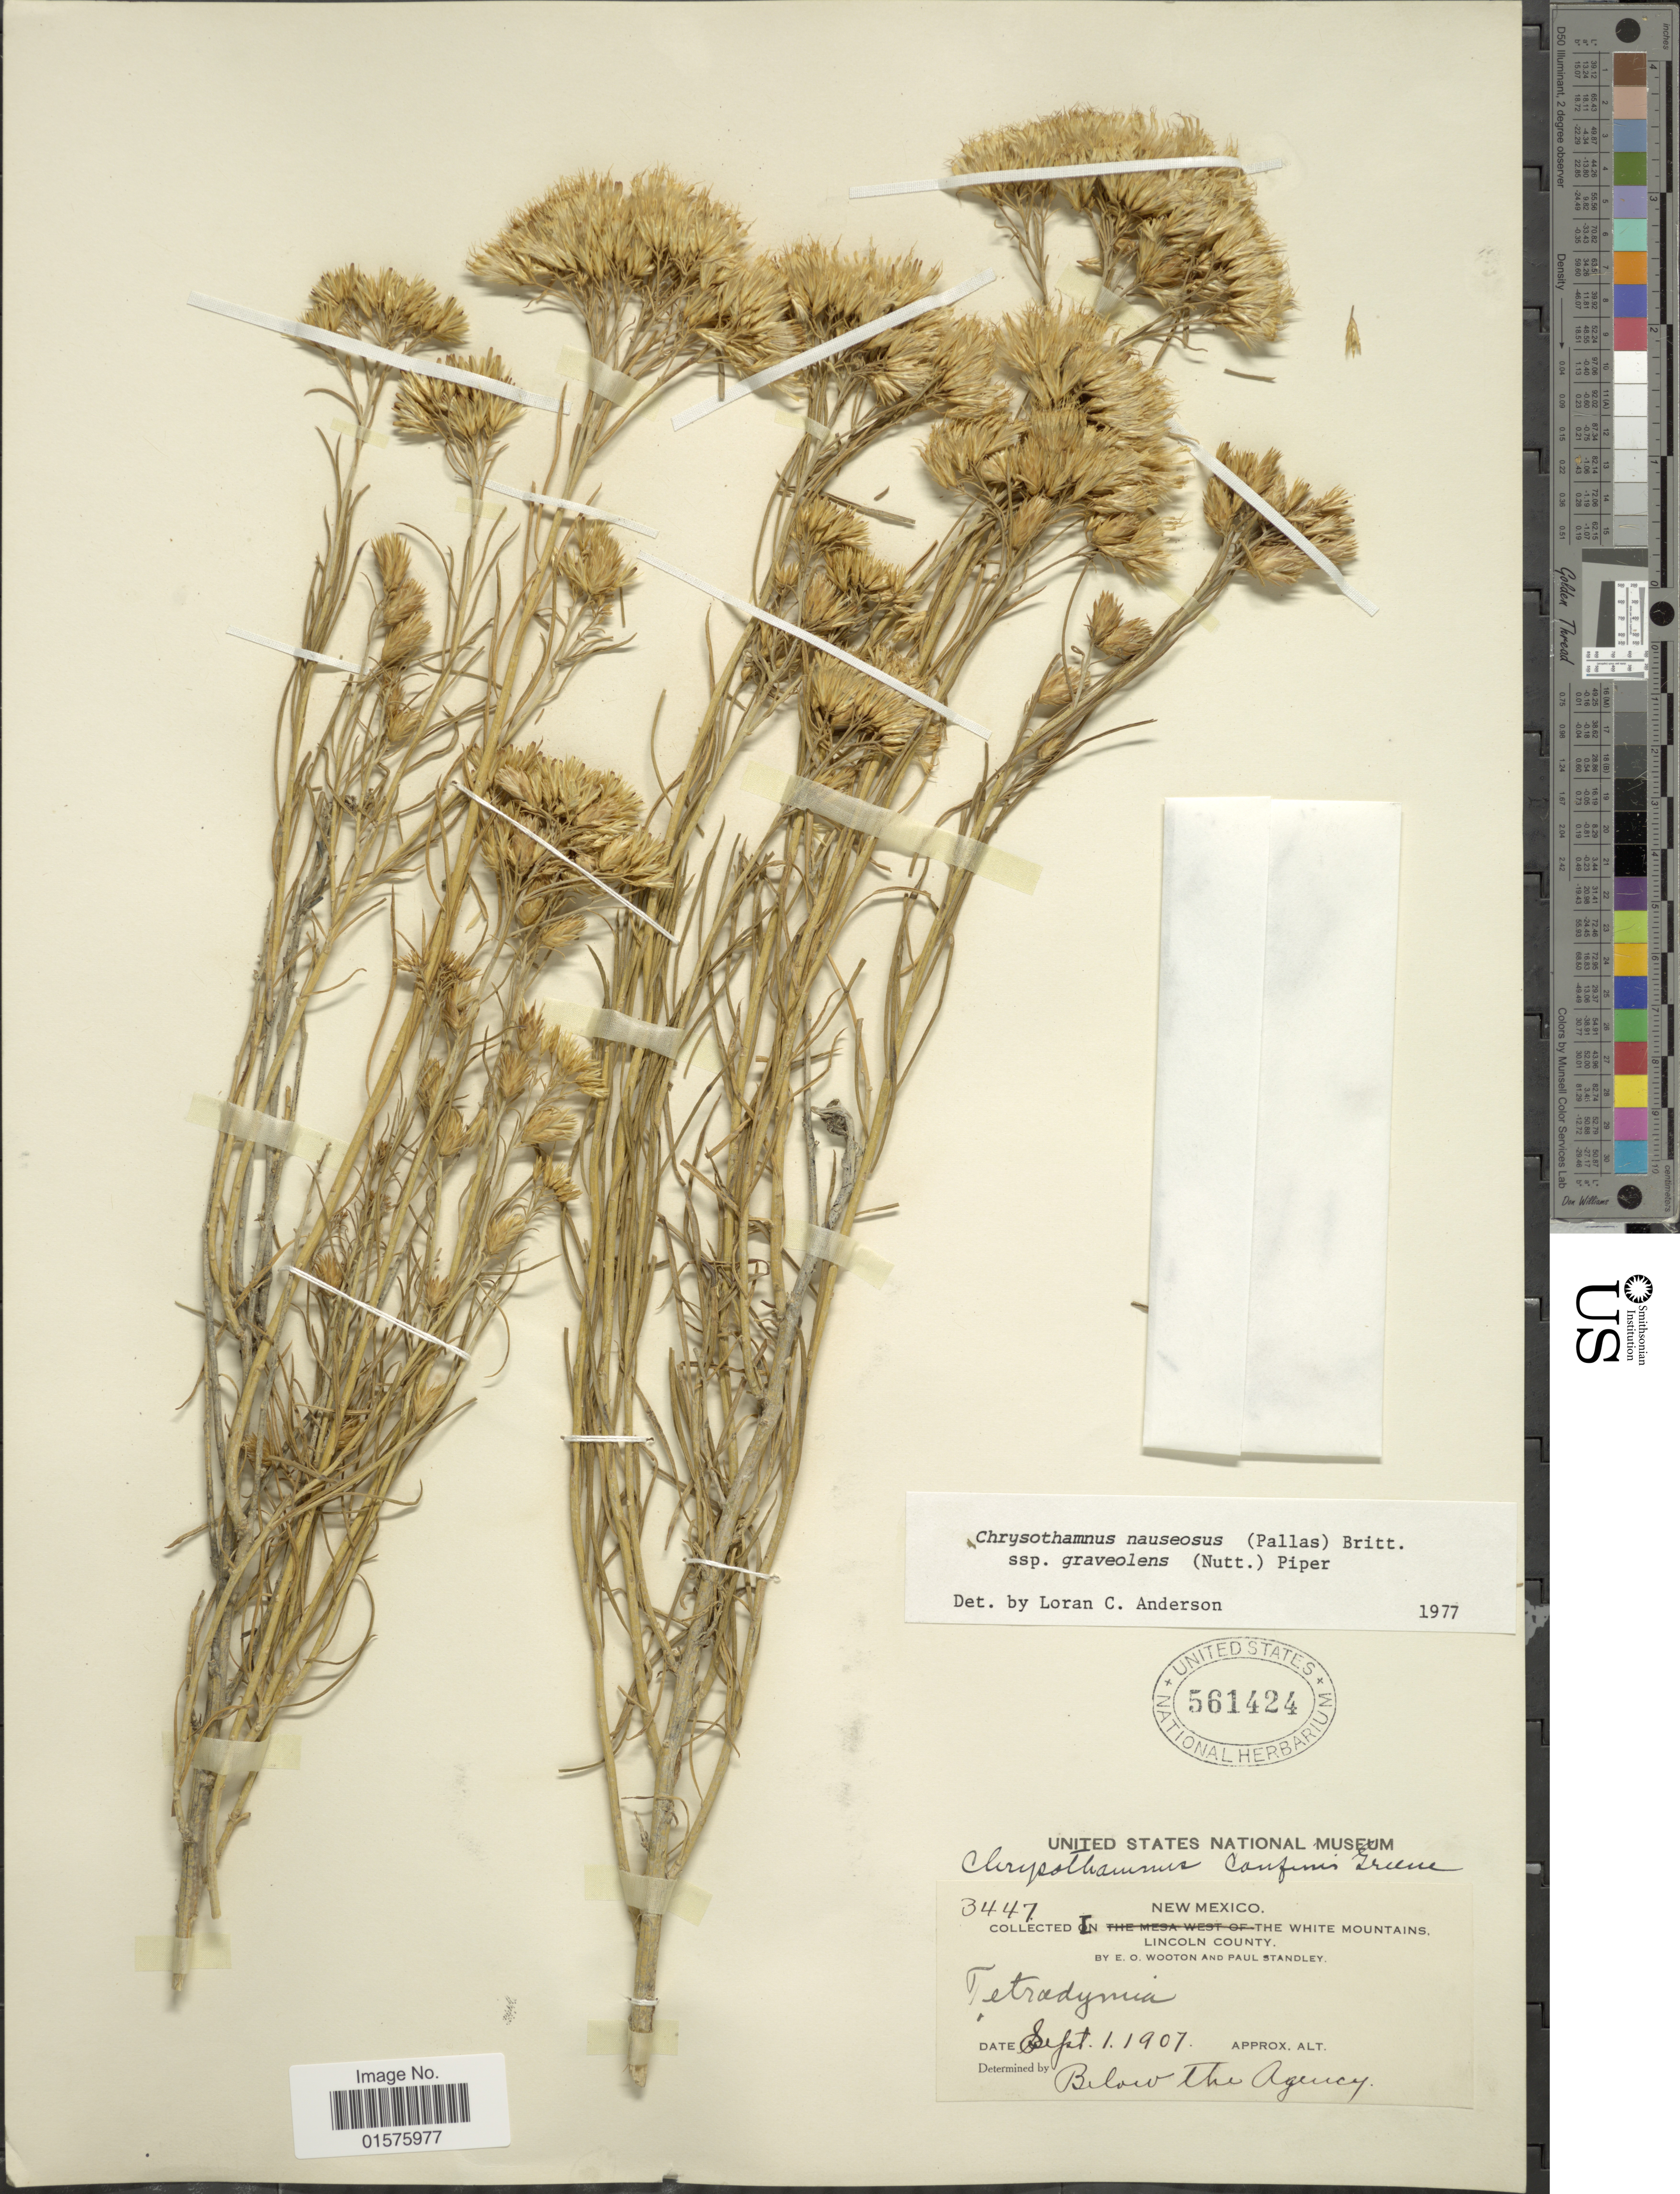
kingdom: Plantae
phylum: Tracheophyta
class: Magnoliopsida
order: Asterales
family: Asteraceae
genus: Ericameria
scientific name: Ericameria nauseosa var. graveolens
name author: (Nutt.) Reveal & Schuyler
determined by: Urbatsch, Lowell E., Curator (LSU), Louisiana State University (UNITED STATES)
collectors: E. O. Wooton & P. C. Standley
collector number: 3447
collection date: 1907-09-01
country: United States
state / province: New Mexico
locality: In the White Mountains, Lincoln County.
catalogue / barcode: US 561424